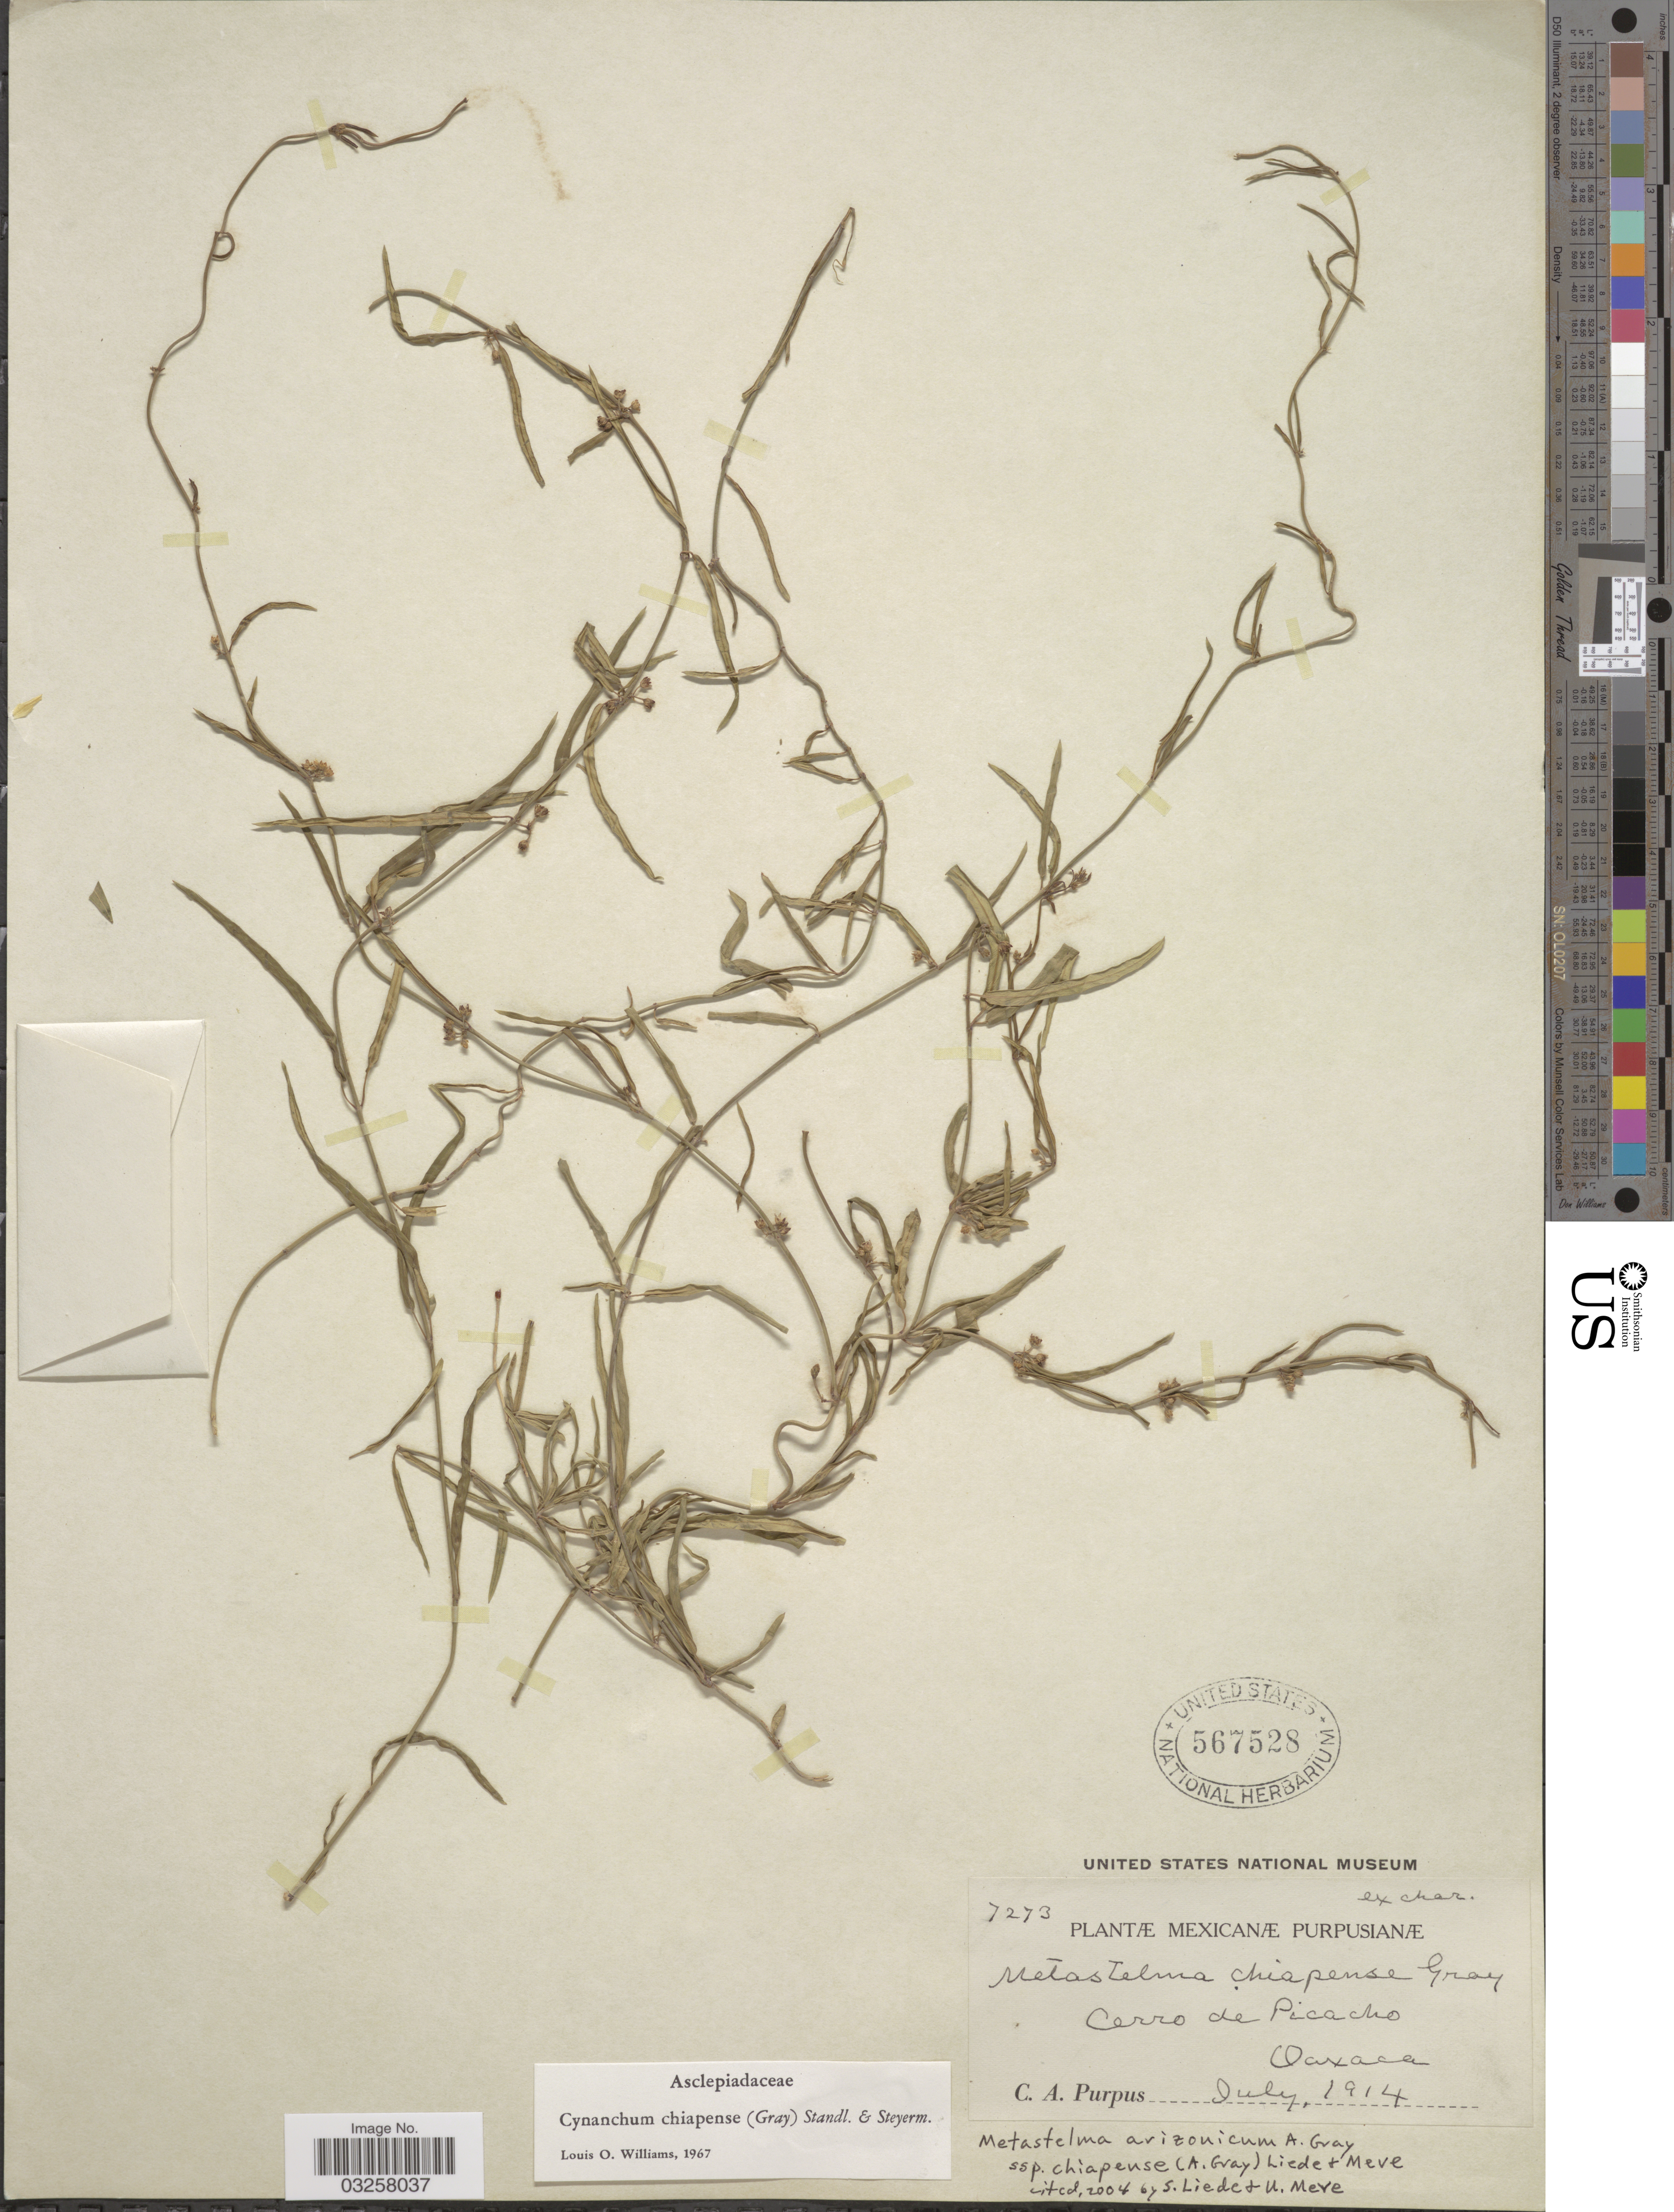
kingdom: Plantae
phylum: Tracheophyta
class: Magnoliopsida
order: Gentianales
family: Apocynaceae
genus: Metastelma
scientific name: Metastelma arizonicum subsp. chiapense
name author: (A. Gray) Liede & Meve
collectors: C. A. Purpus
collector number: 7273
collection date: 1914-07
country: Mexico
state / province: Oaxaca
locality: Cerro de Picacho.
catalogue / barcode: US 567528